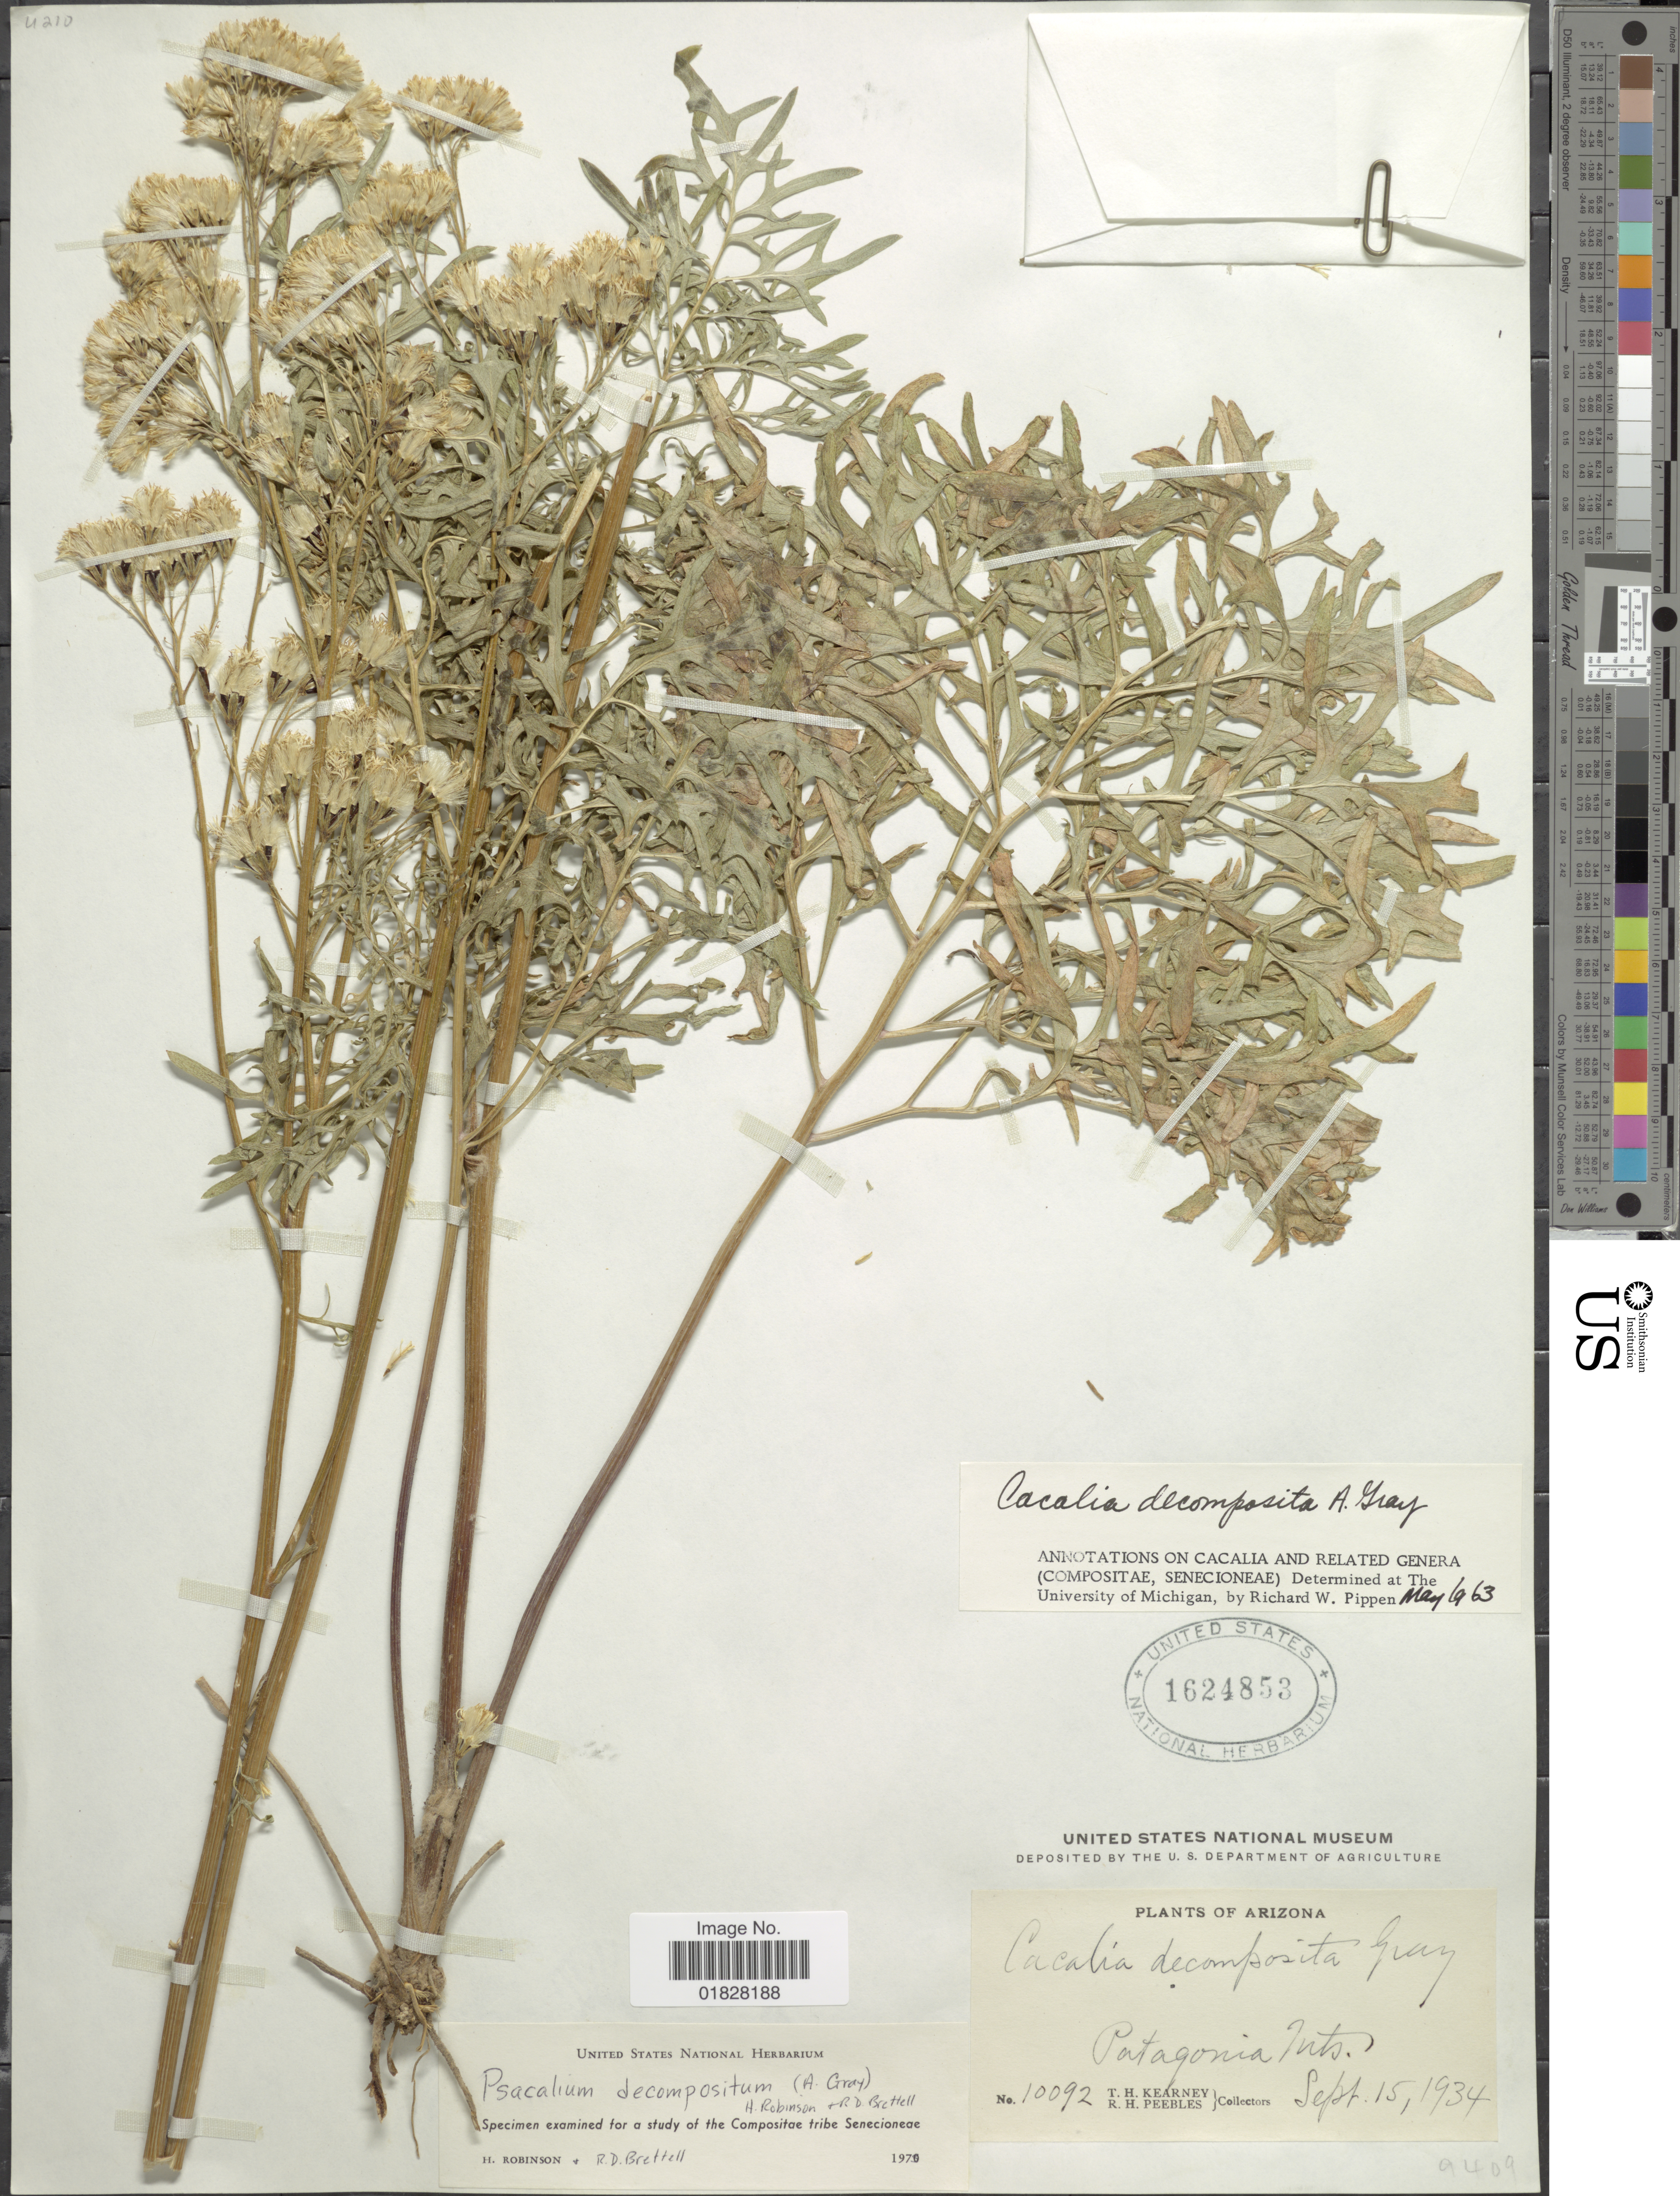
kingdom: Plantae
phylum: Tracheophyta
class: Magnoliopsida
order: Asterales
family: Asteraceae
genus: Psacalium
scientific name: Psacalium decompositum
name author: (A. Gray) H. Rob. & Brettell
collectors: T. H. Kearney & R. H. Peebles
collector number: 10092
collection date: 1934-09-15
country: United States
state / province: Arizona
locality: Patagonia Mts.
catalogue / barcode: US 1624853